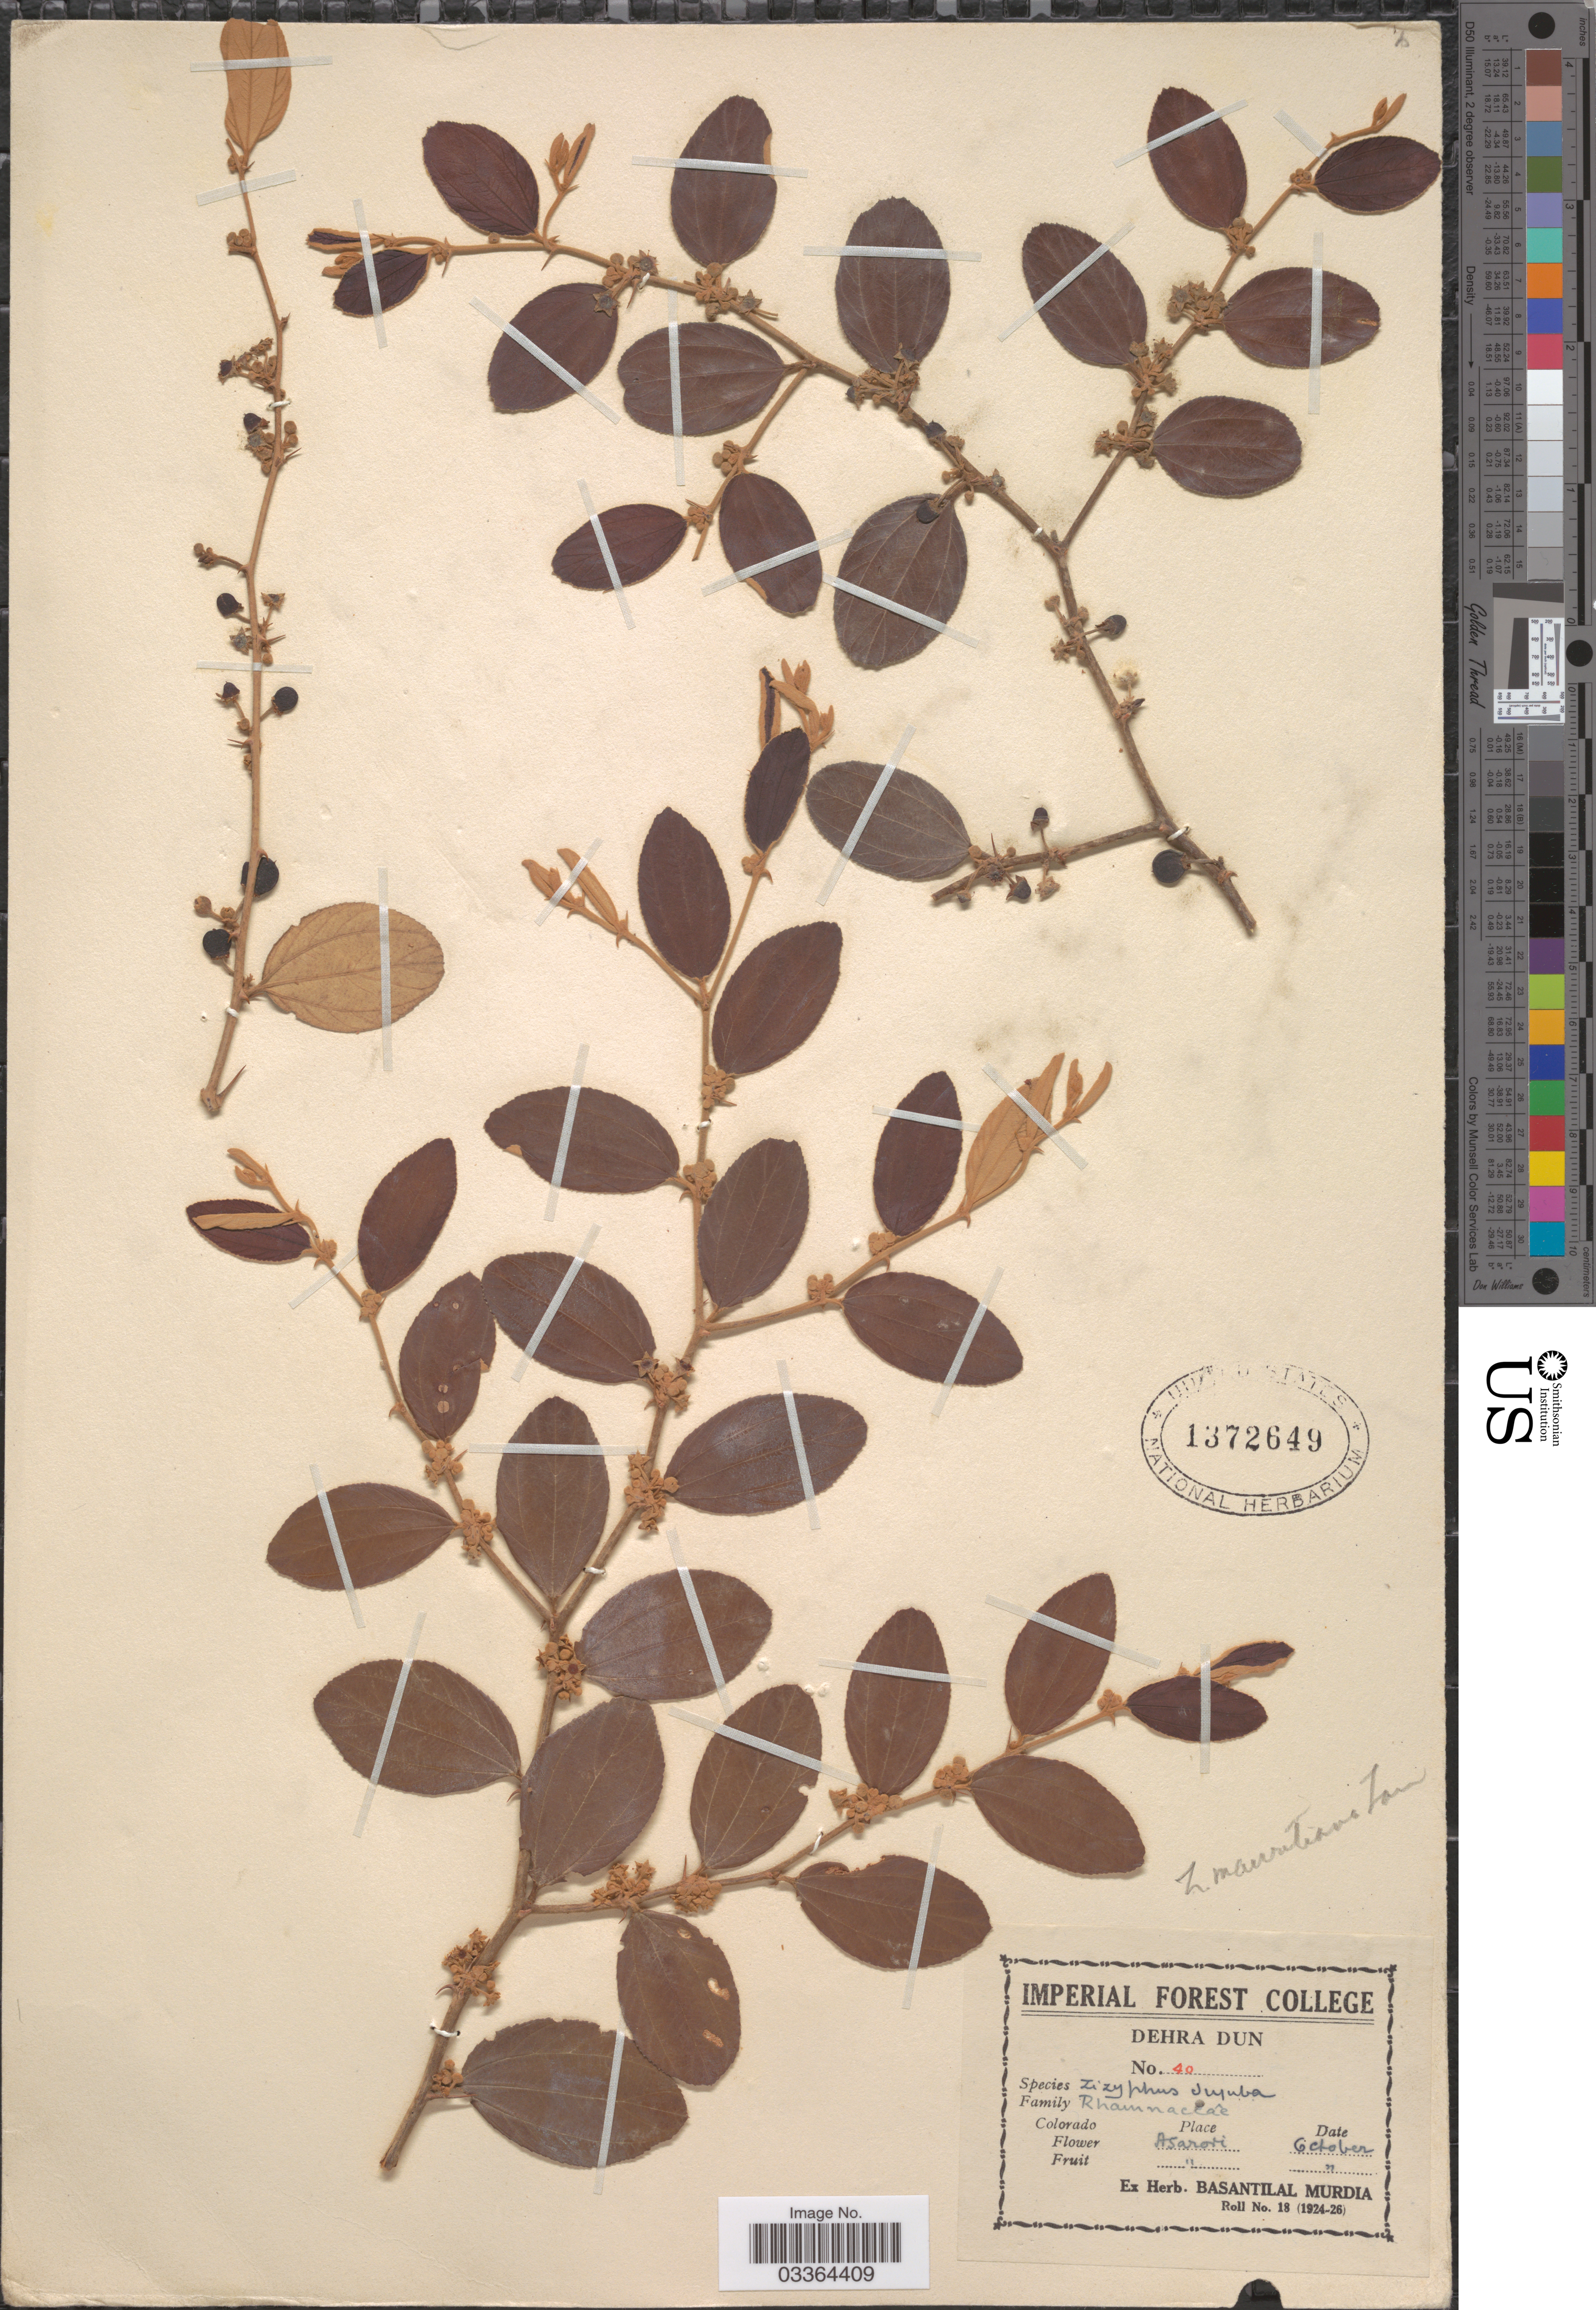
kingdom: Plantae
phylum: Tracheophyta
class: Magnoliopsida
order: Rosales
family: Rhamnaceae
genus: Ziziphus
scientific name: Ziziphus mauritiana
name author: Lam.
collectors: Ex herb. Basantilal Murdia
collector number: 40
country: India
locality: Dehra Dun, Asarori.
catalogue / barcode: US 1372649